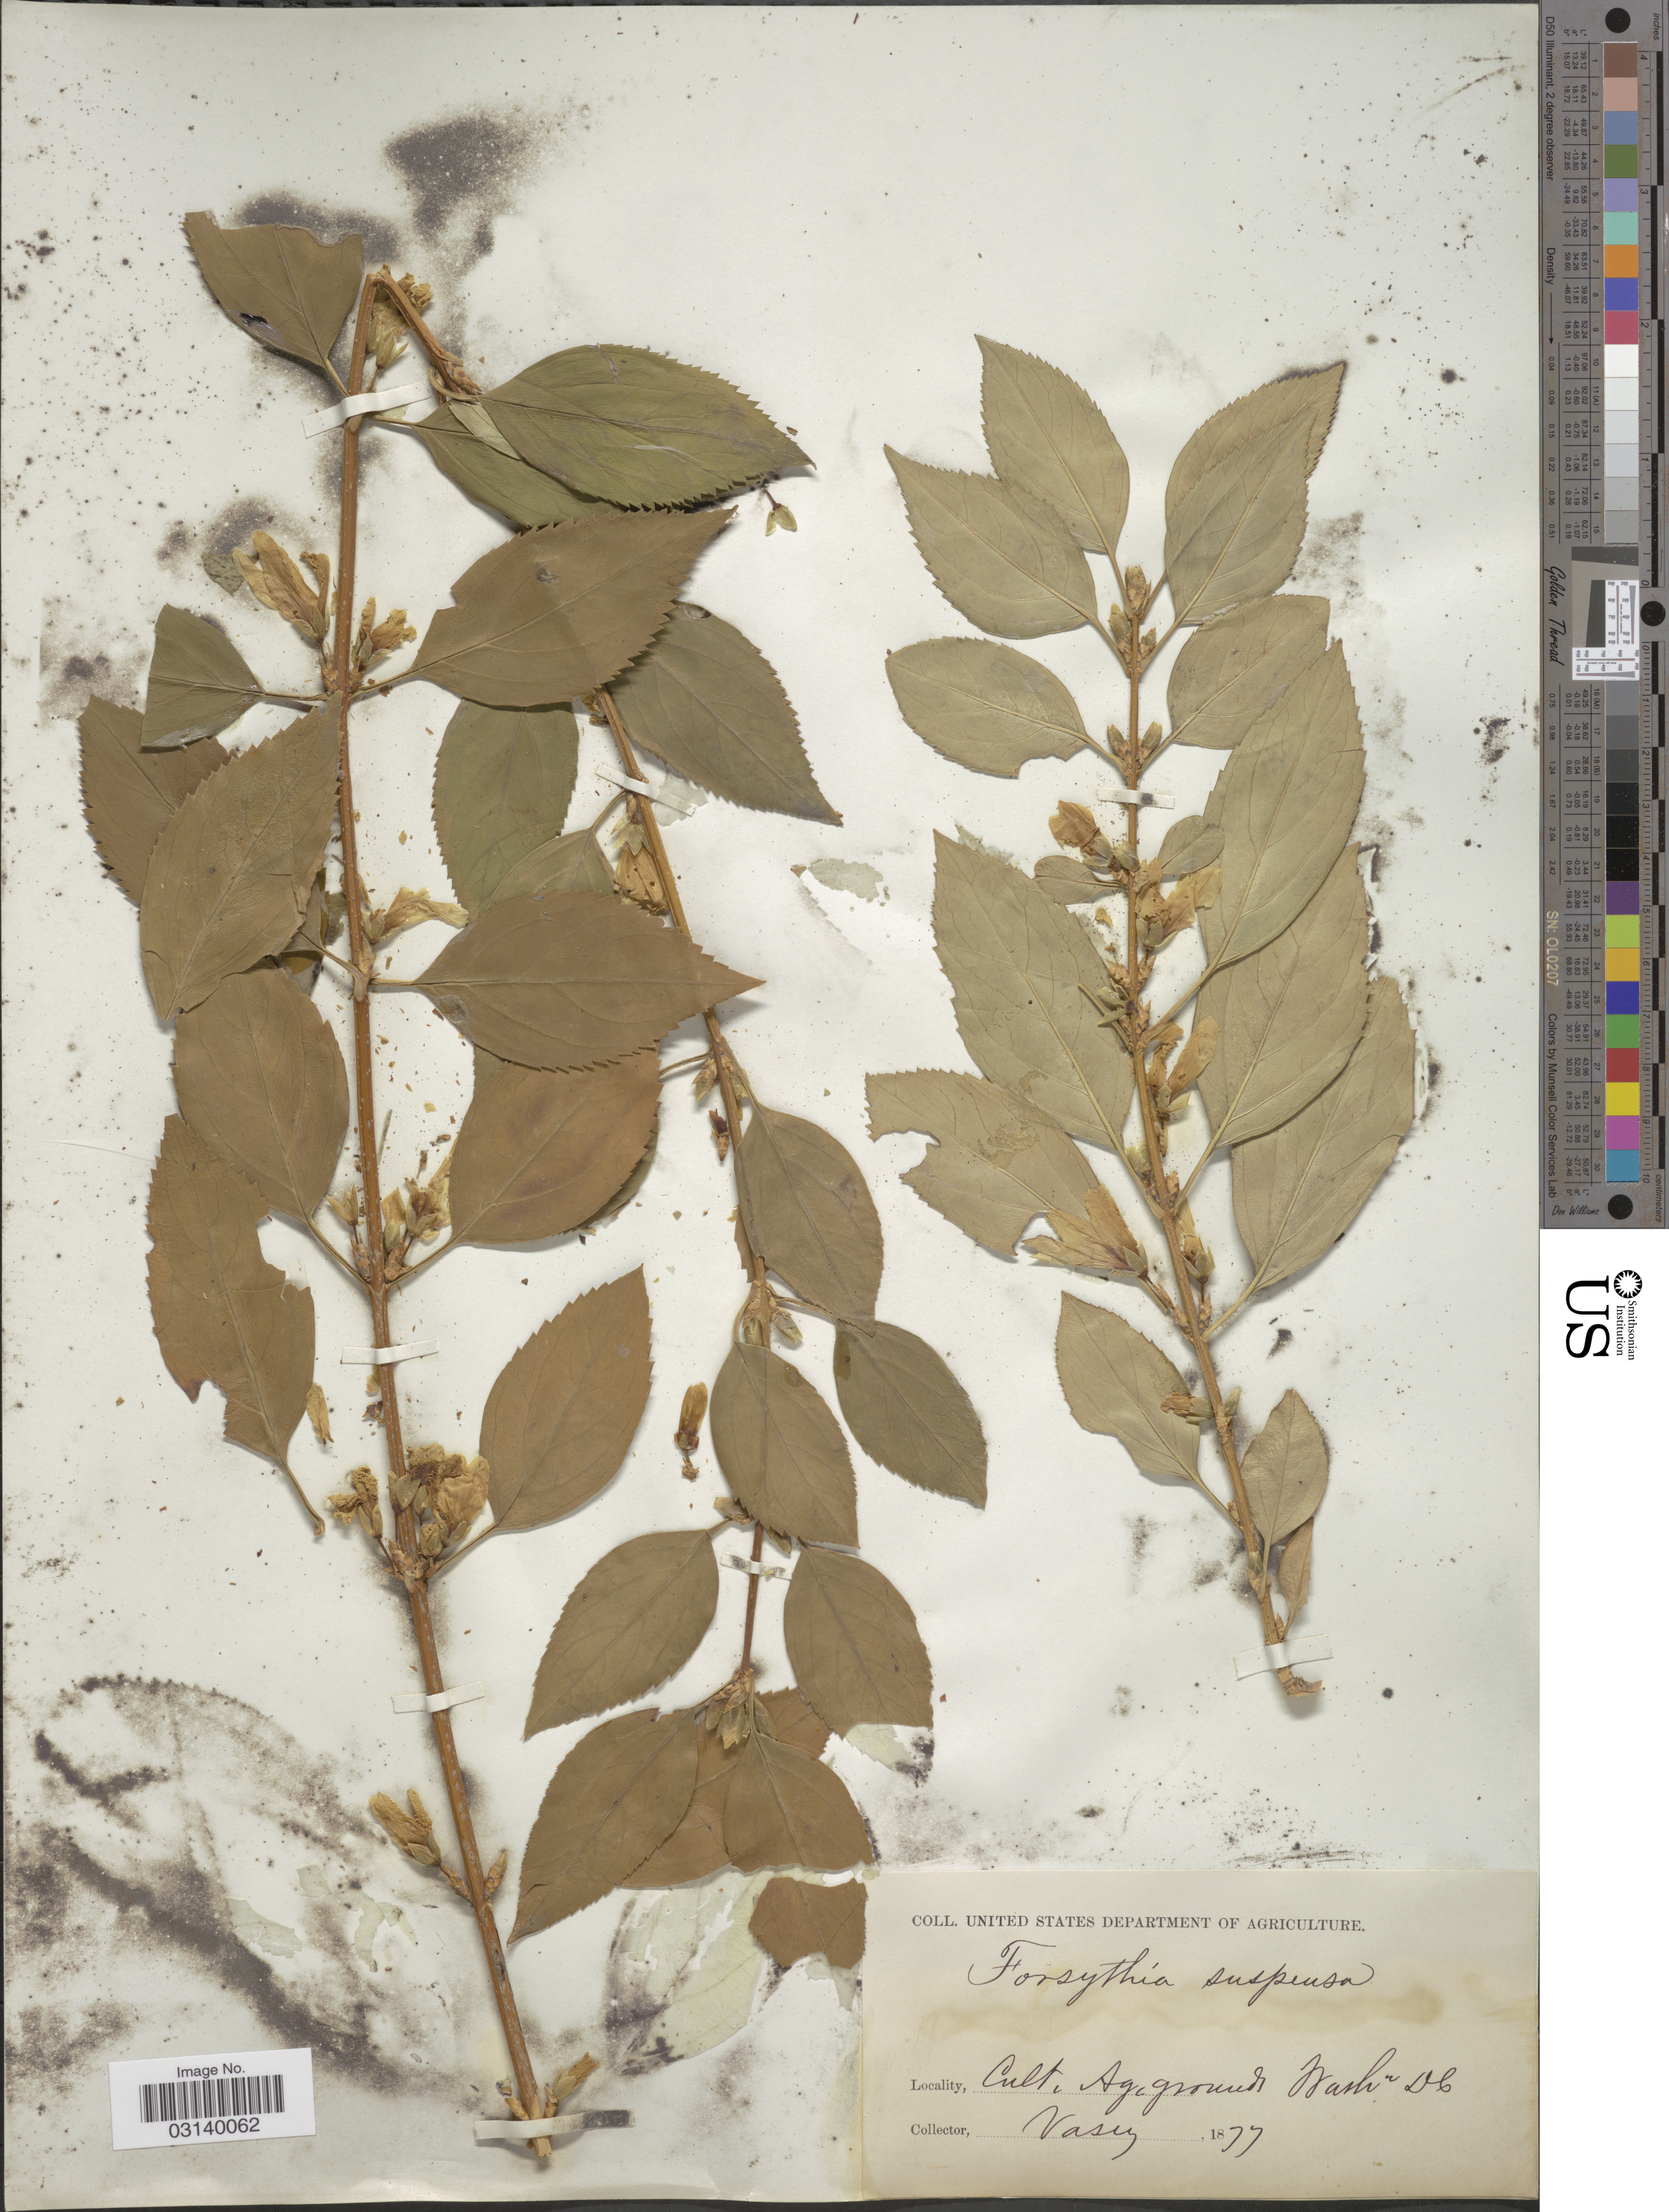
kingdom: Plantae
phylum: Tracheophyta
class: Magnoliopsida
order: Lamiales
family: Oleaceae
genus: Forsythia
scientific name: Forsythia suspensa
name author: (Thunb.) Vahl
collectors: Vasey, --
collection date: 1877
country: United States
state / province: District of Columbia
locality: Cult. Ag. grounds.